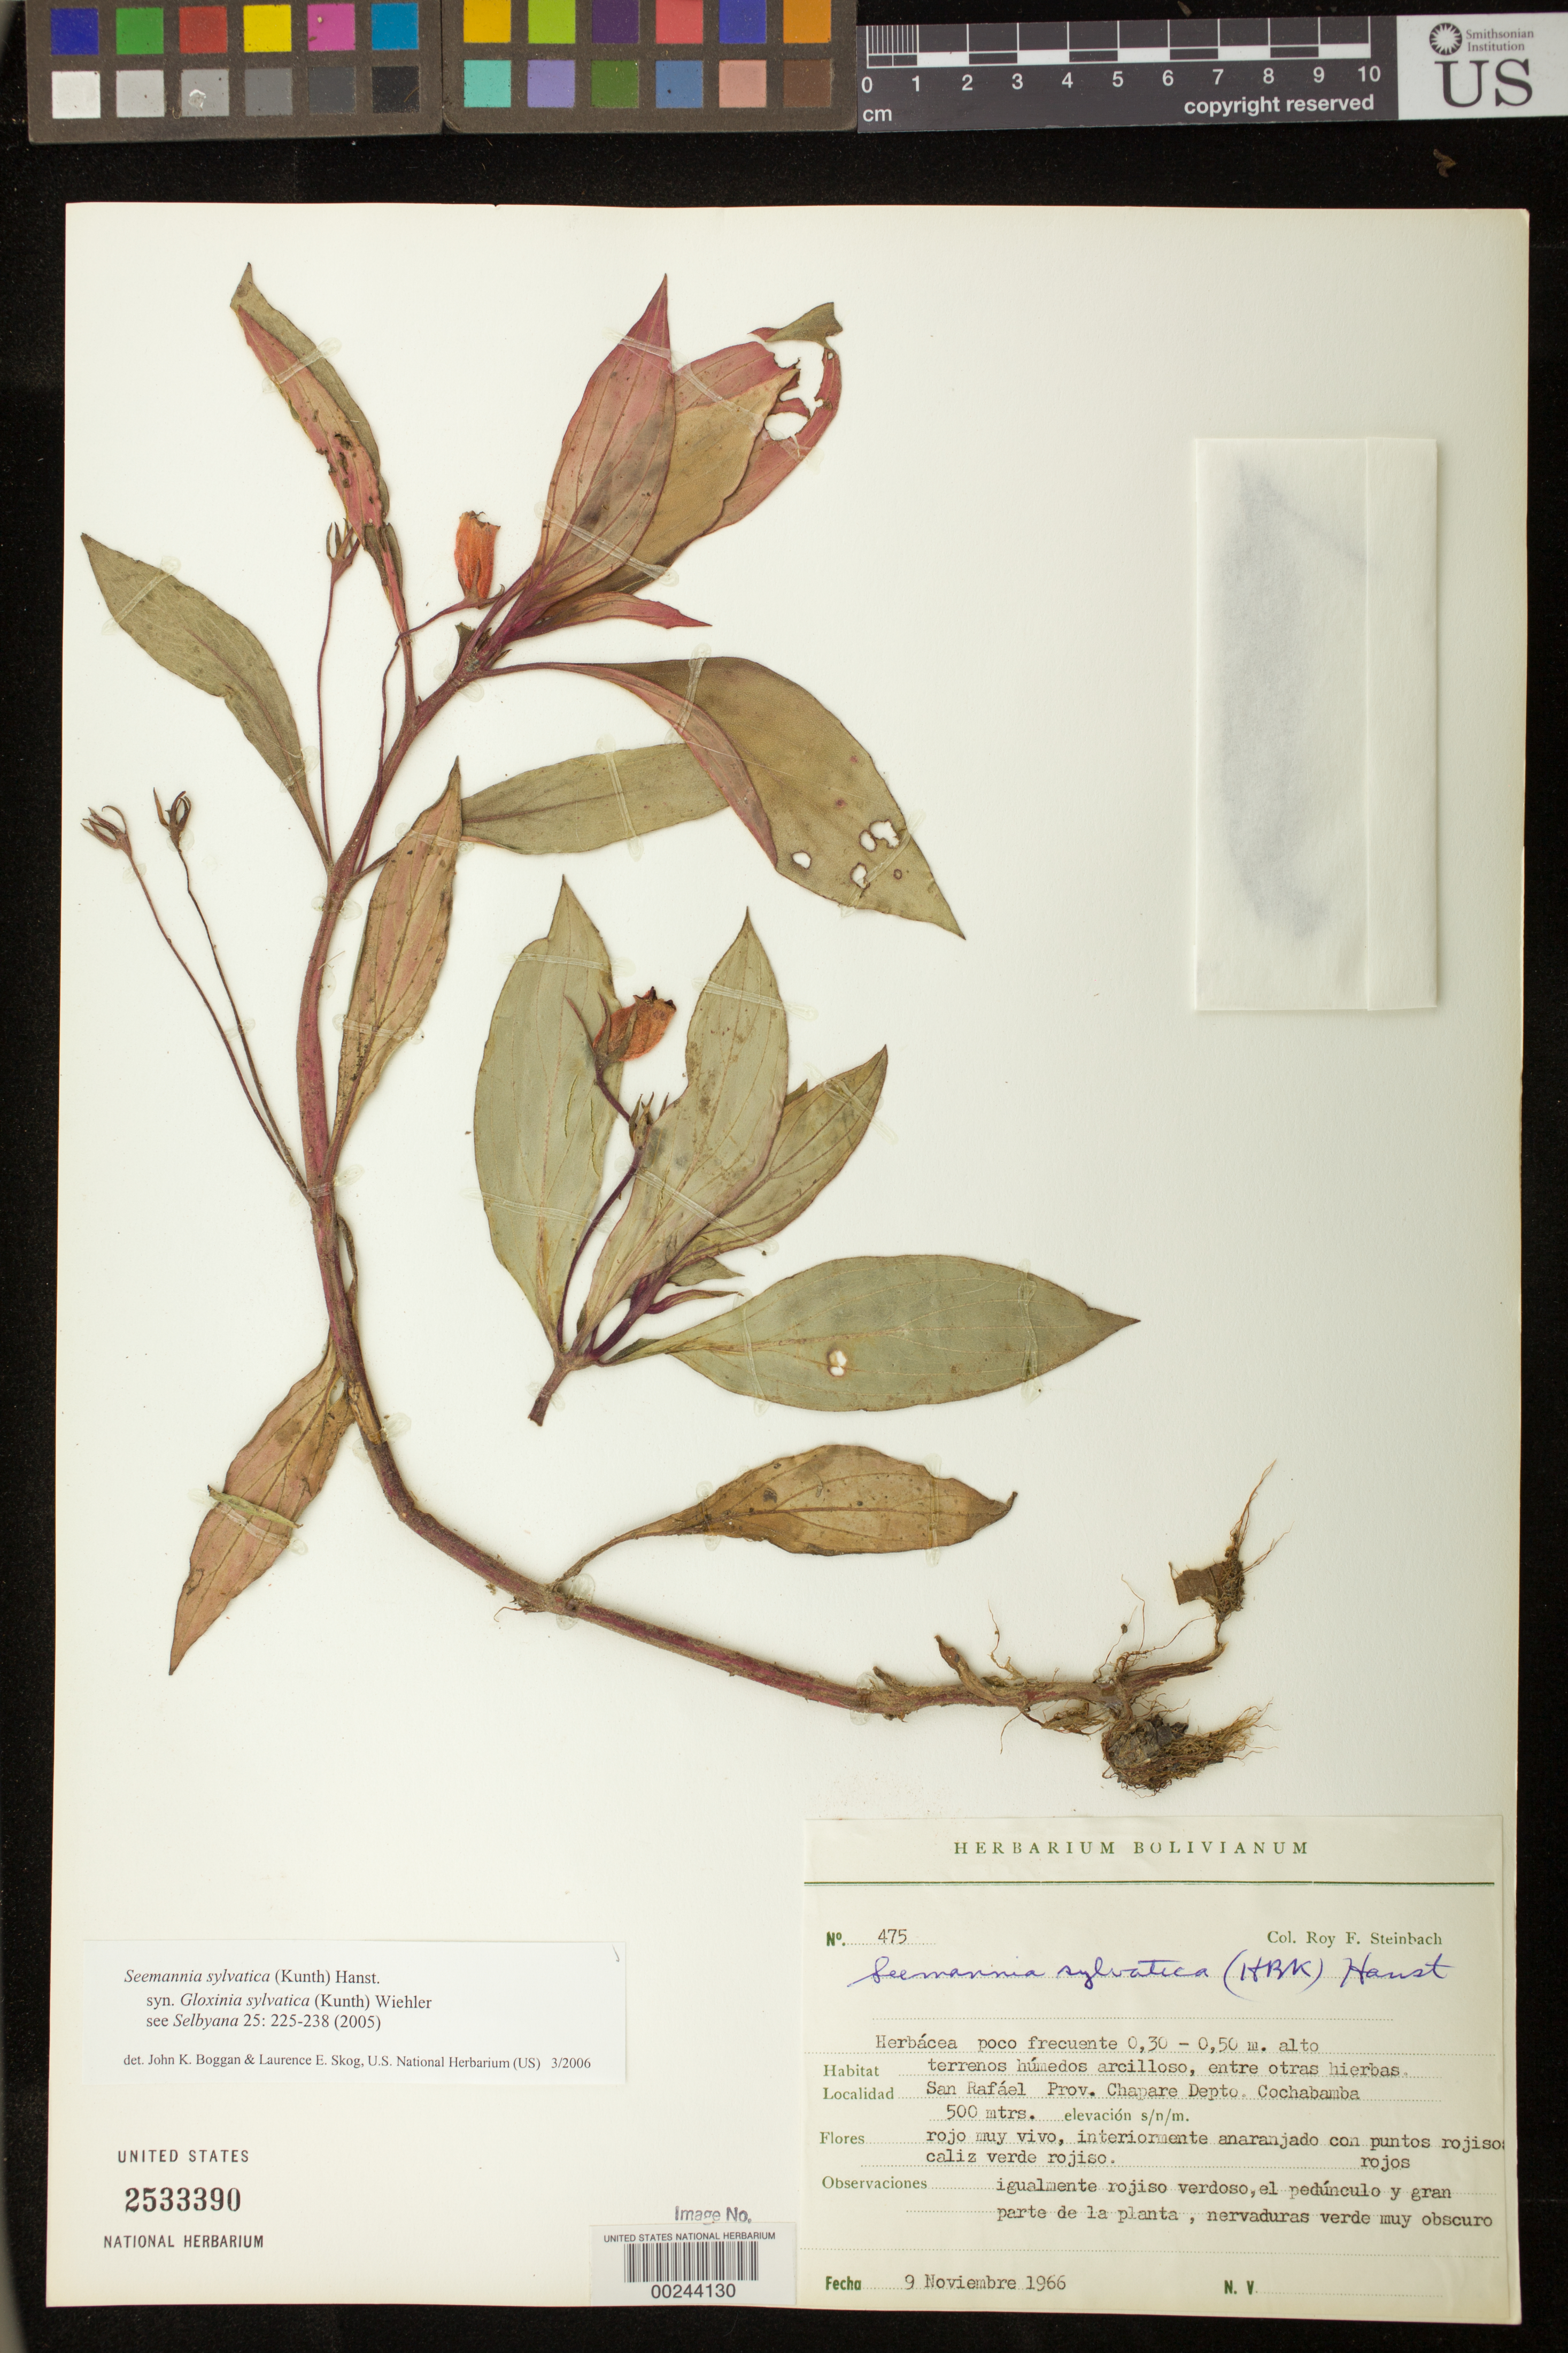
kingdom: Plantae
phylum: Tracheophyta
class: Magnoliopsida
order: Lamiales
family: Gesneriaceae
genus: Seemannia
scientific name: Seemannia sylvatica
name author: (Kunth) Hanst.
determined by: Boggan, J. K.; Skog, L. E.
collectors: R. F. Steinbach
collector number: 475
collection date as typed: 09 Nov 1966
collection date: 1966-11-09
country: Bolivia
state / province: Cochabamba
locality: San Rafael, Prov. Chapare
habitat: between other herbs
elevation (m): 500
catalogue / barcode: US 2533390